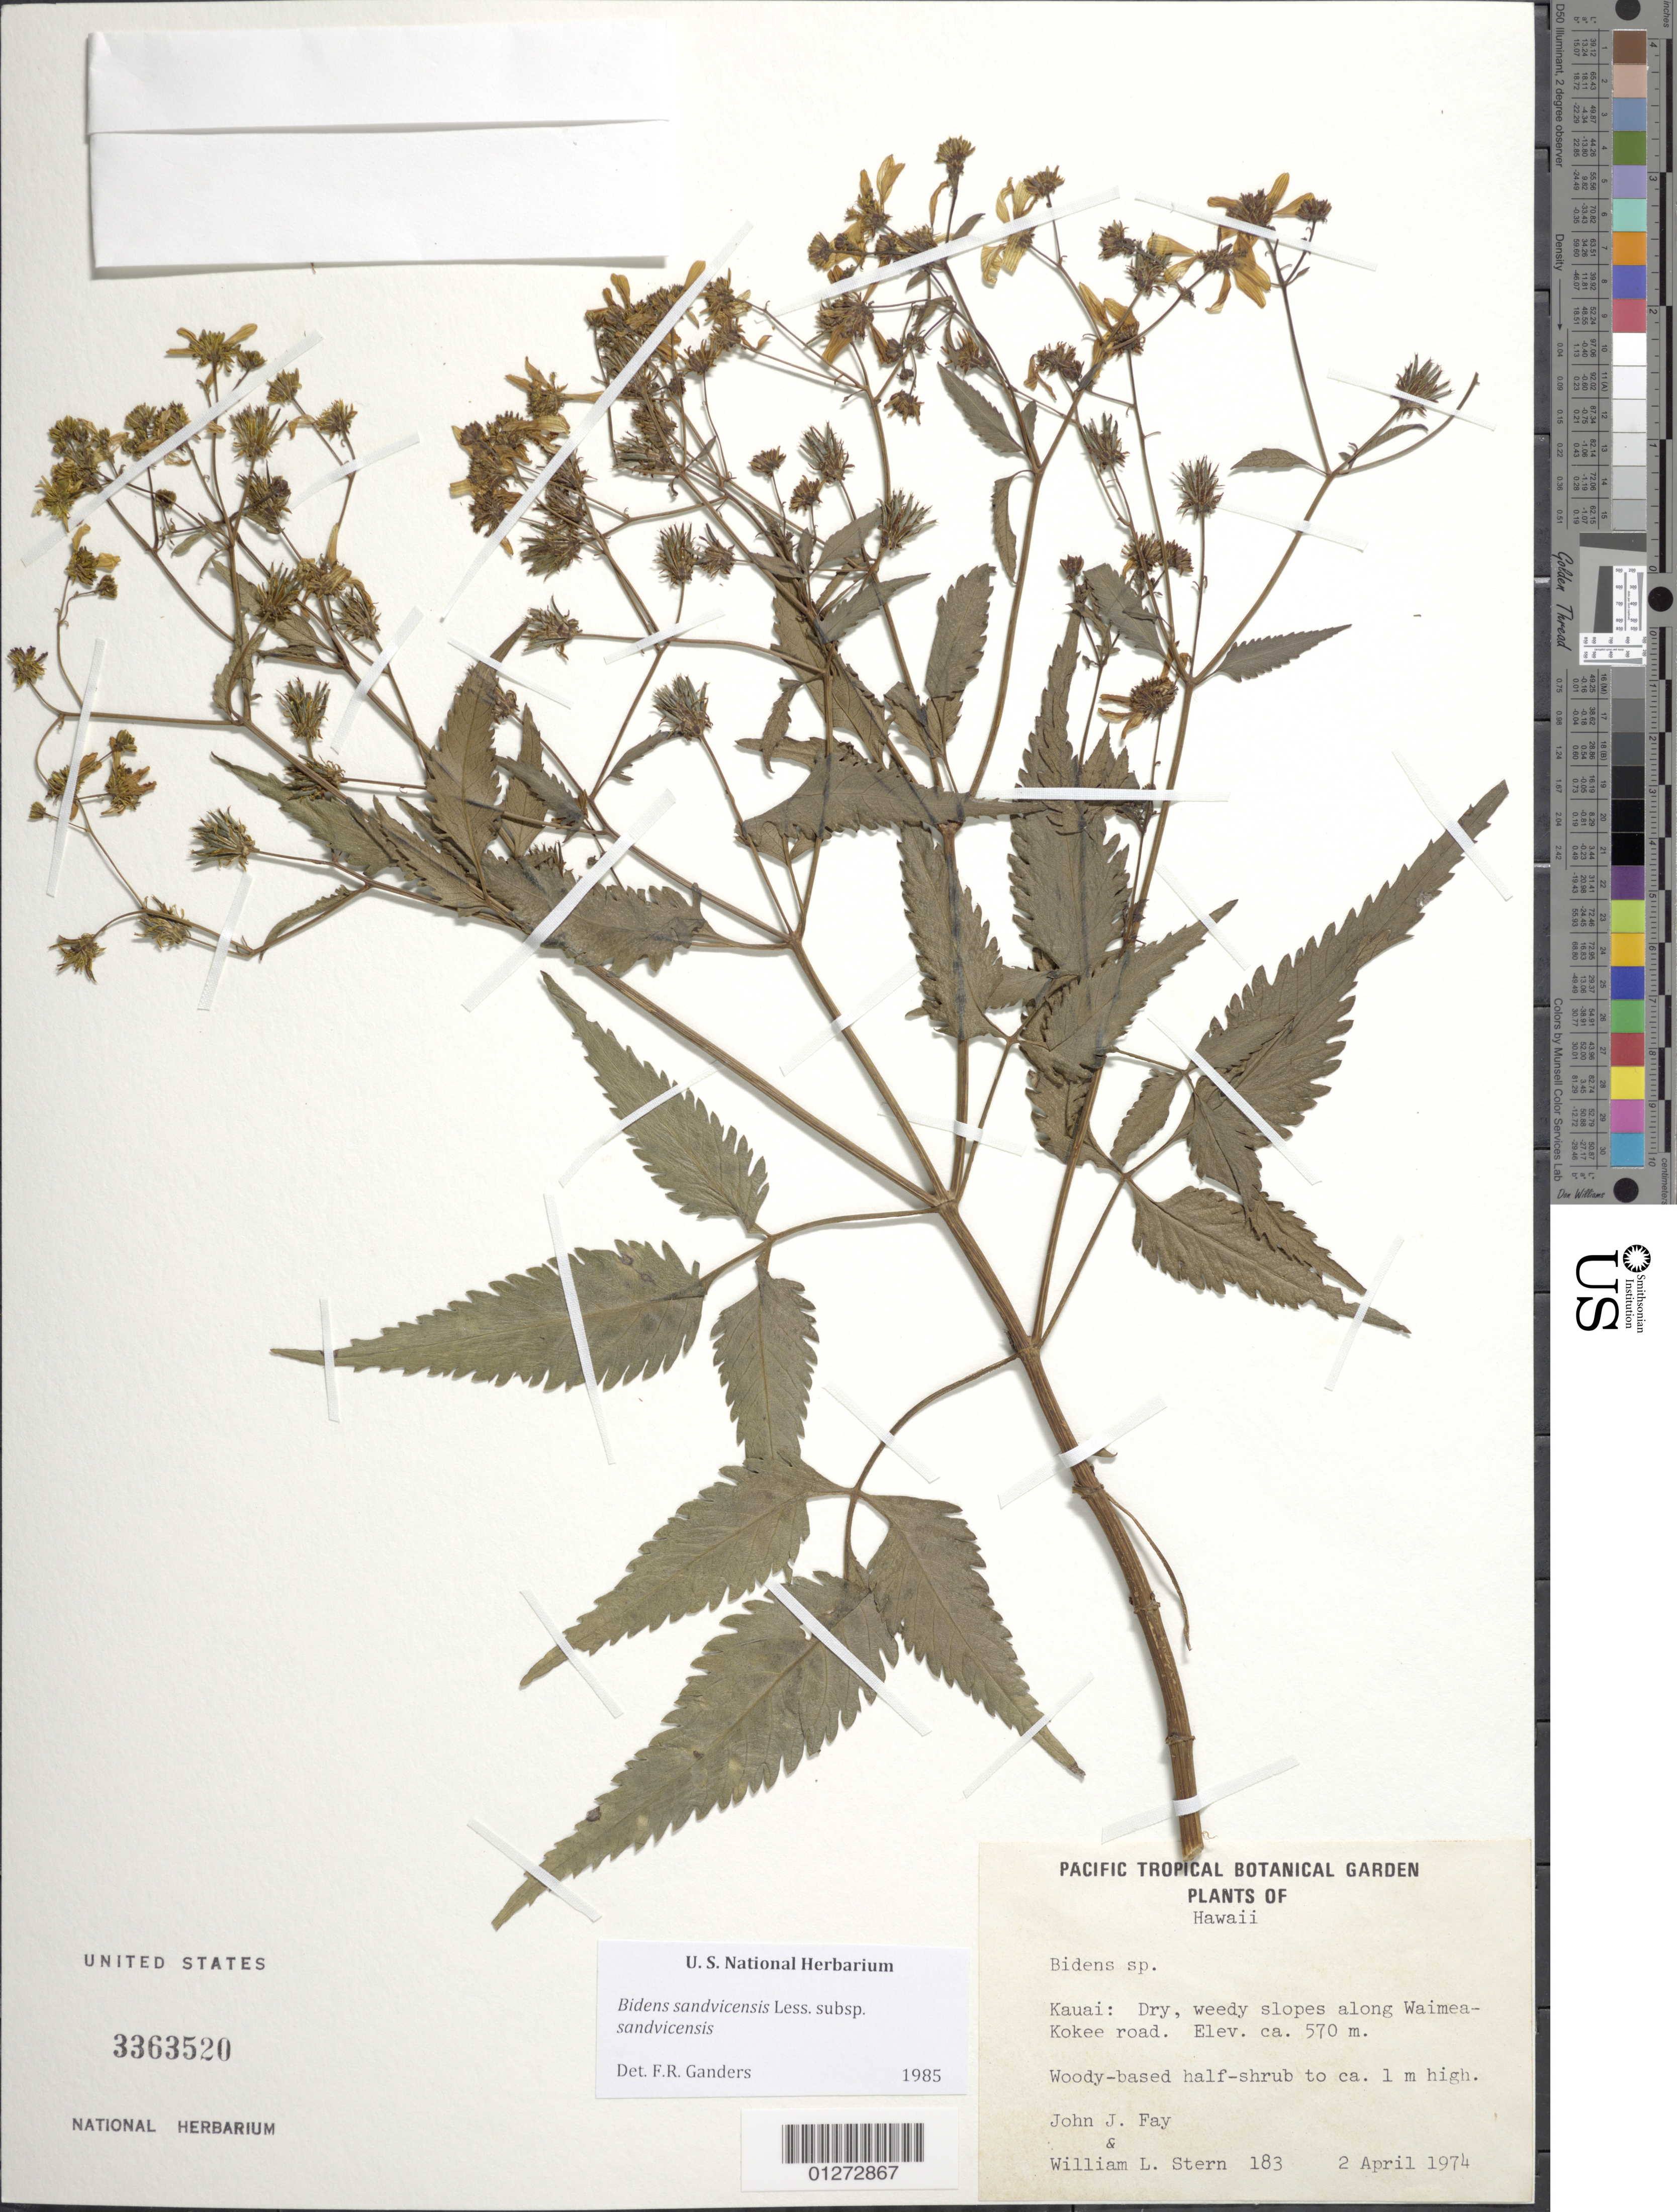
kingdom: Plantae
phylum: Tracheophyta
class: Magnoliopsida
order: Asterales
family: Asteraceae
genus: Bidens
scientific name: Bidens sandvicensis subsp. sandvicensis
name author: Less.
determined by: Ganders, F. R.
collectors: J. J. Fay & W. L. Stern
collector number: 183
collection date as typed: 2 Apr 1974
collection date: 1974-04-02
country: United States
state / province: Hawaii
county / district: Kauai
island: Kaua'i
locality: Dry, weedy slopes along Waimea-Kokee Road.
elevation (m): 570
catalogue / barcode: US 3363520